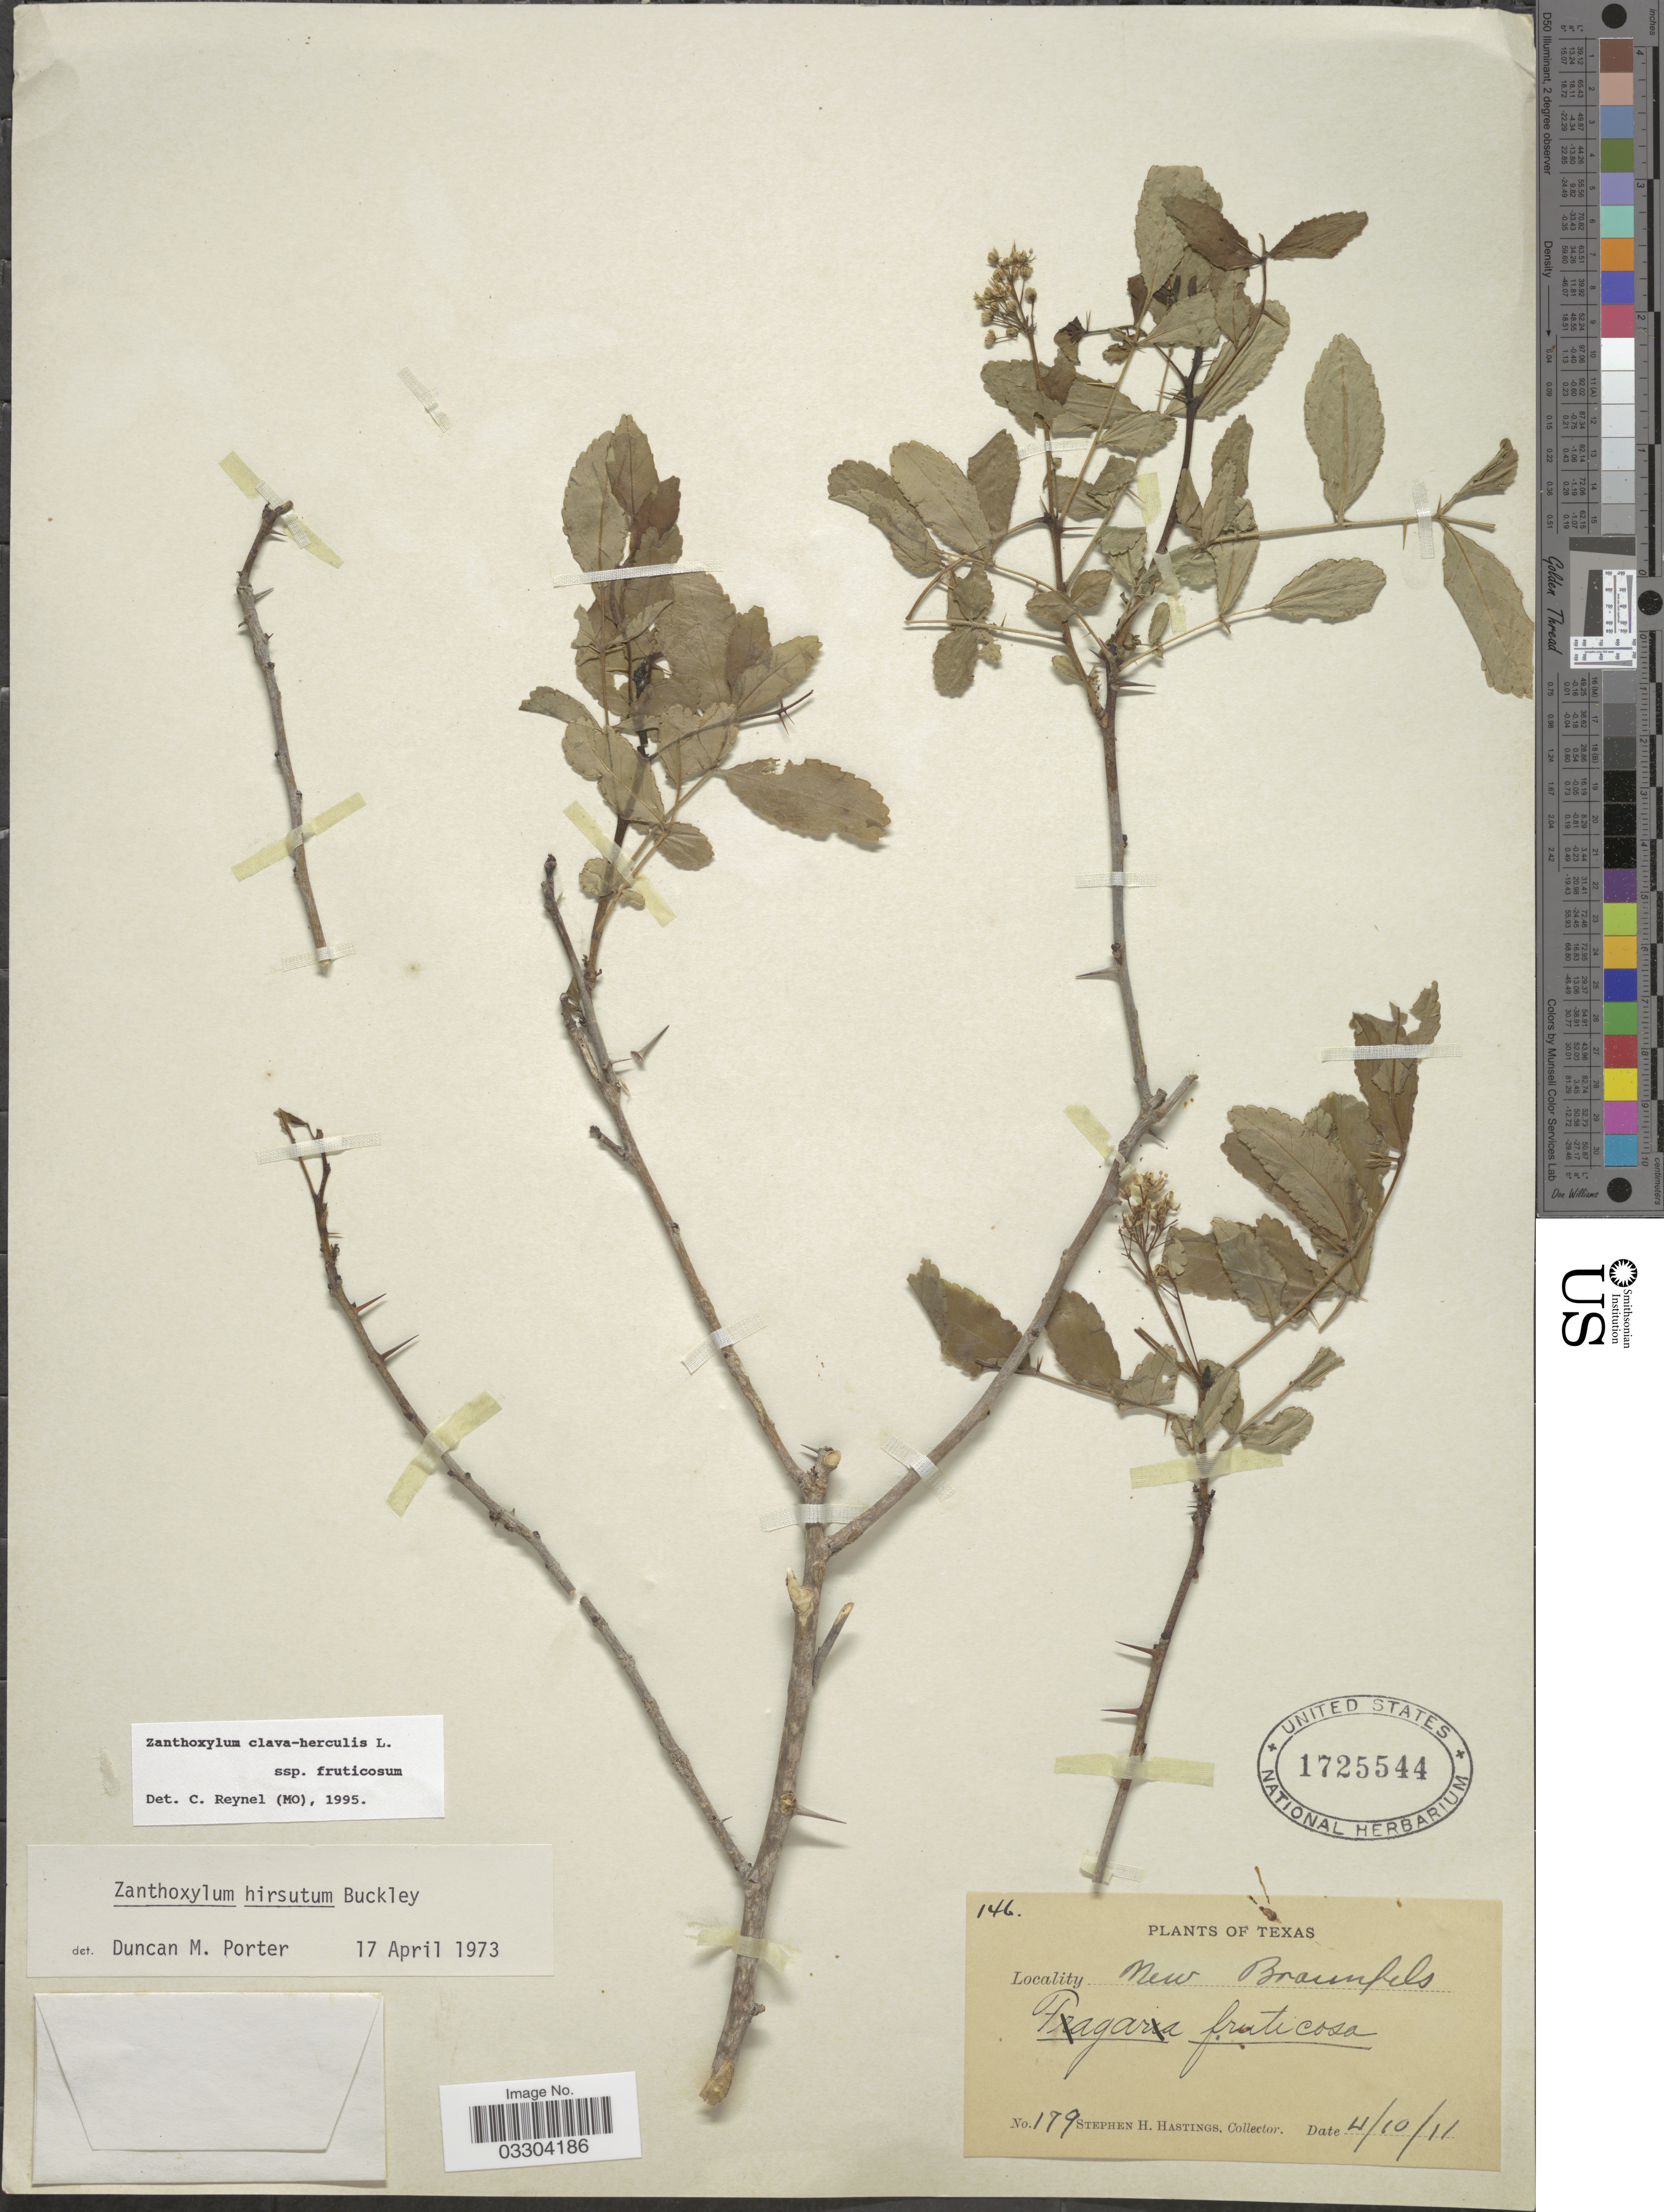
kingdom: Plantae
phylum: Tracheophyta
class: Magnoliopsida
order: Sapindales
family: Rutaceae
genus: Zanthoxylum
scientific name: Zanthoxylum clava-herculis subsp. fruticosum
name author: (A. Gray) Reynel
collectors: S. Hastings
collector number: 179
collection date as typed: Transcribed d/m/y: 10/4/11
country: United States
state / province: Texas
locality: New Braunfels.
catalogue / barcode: US 1725544